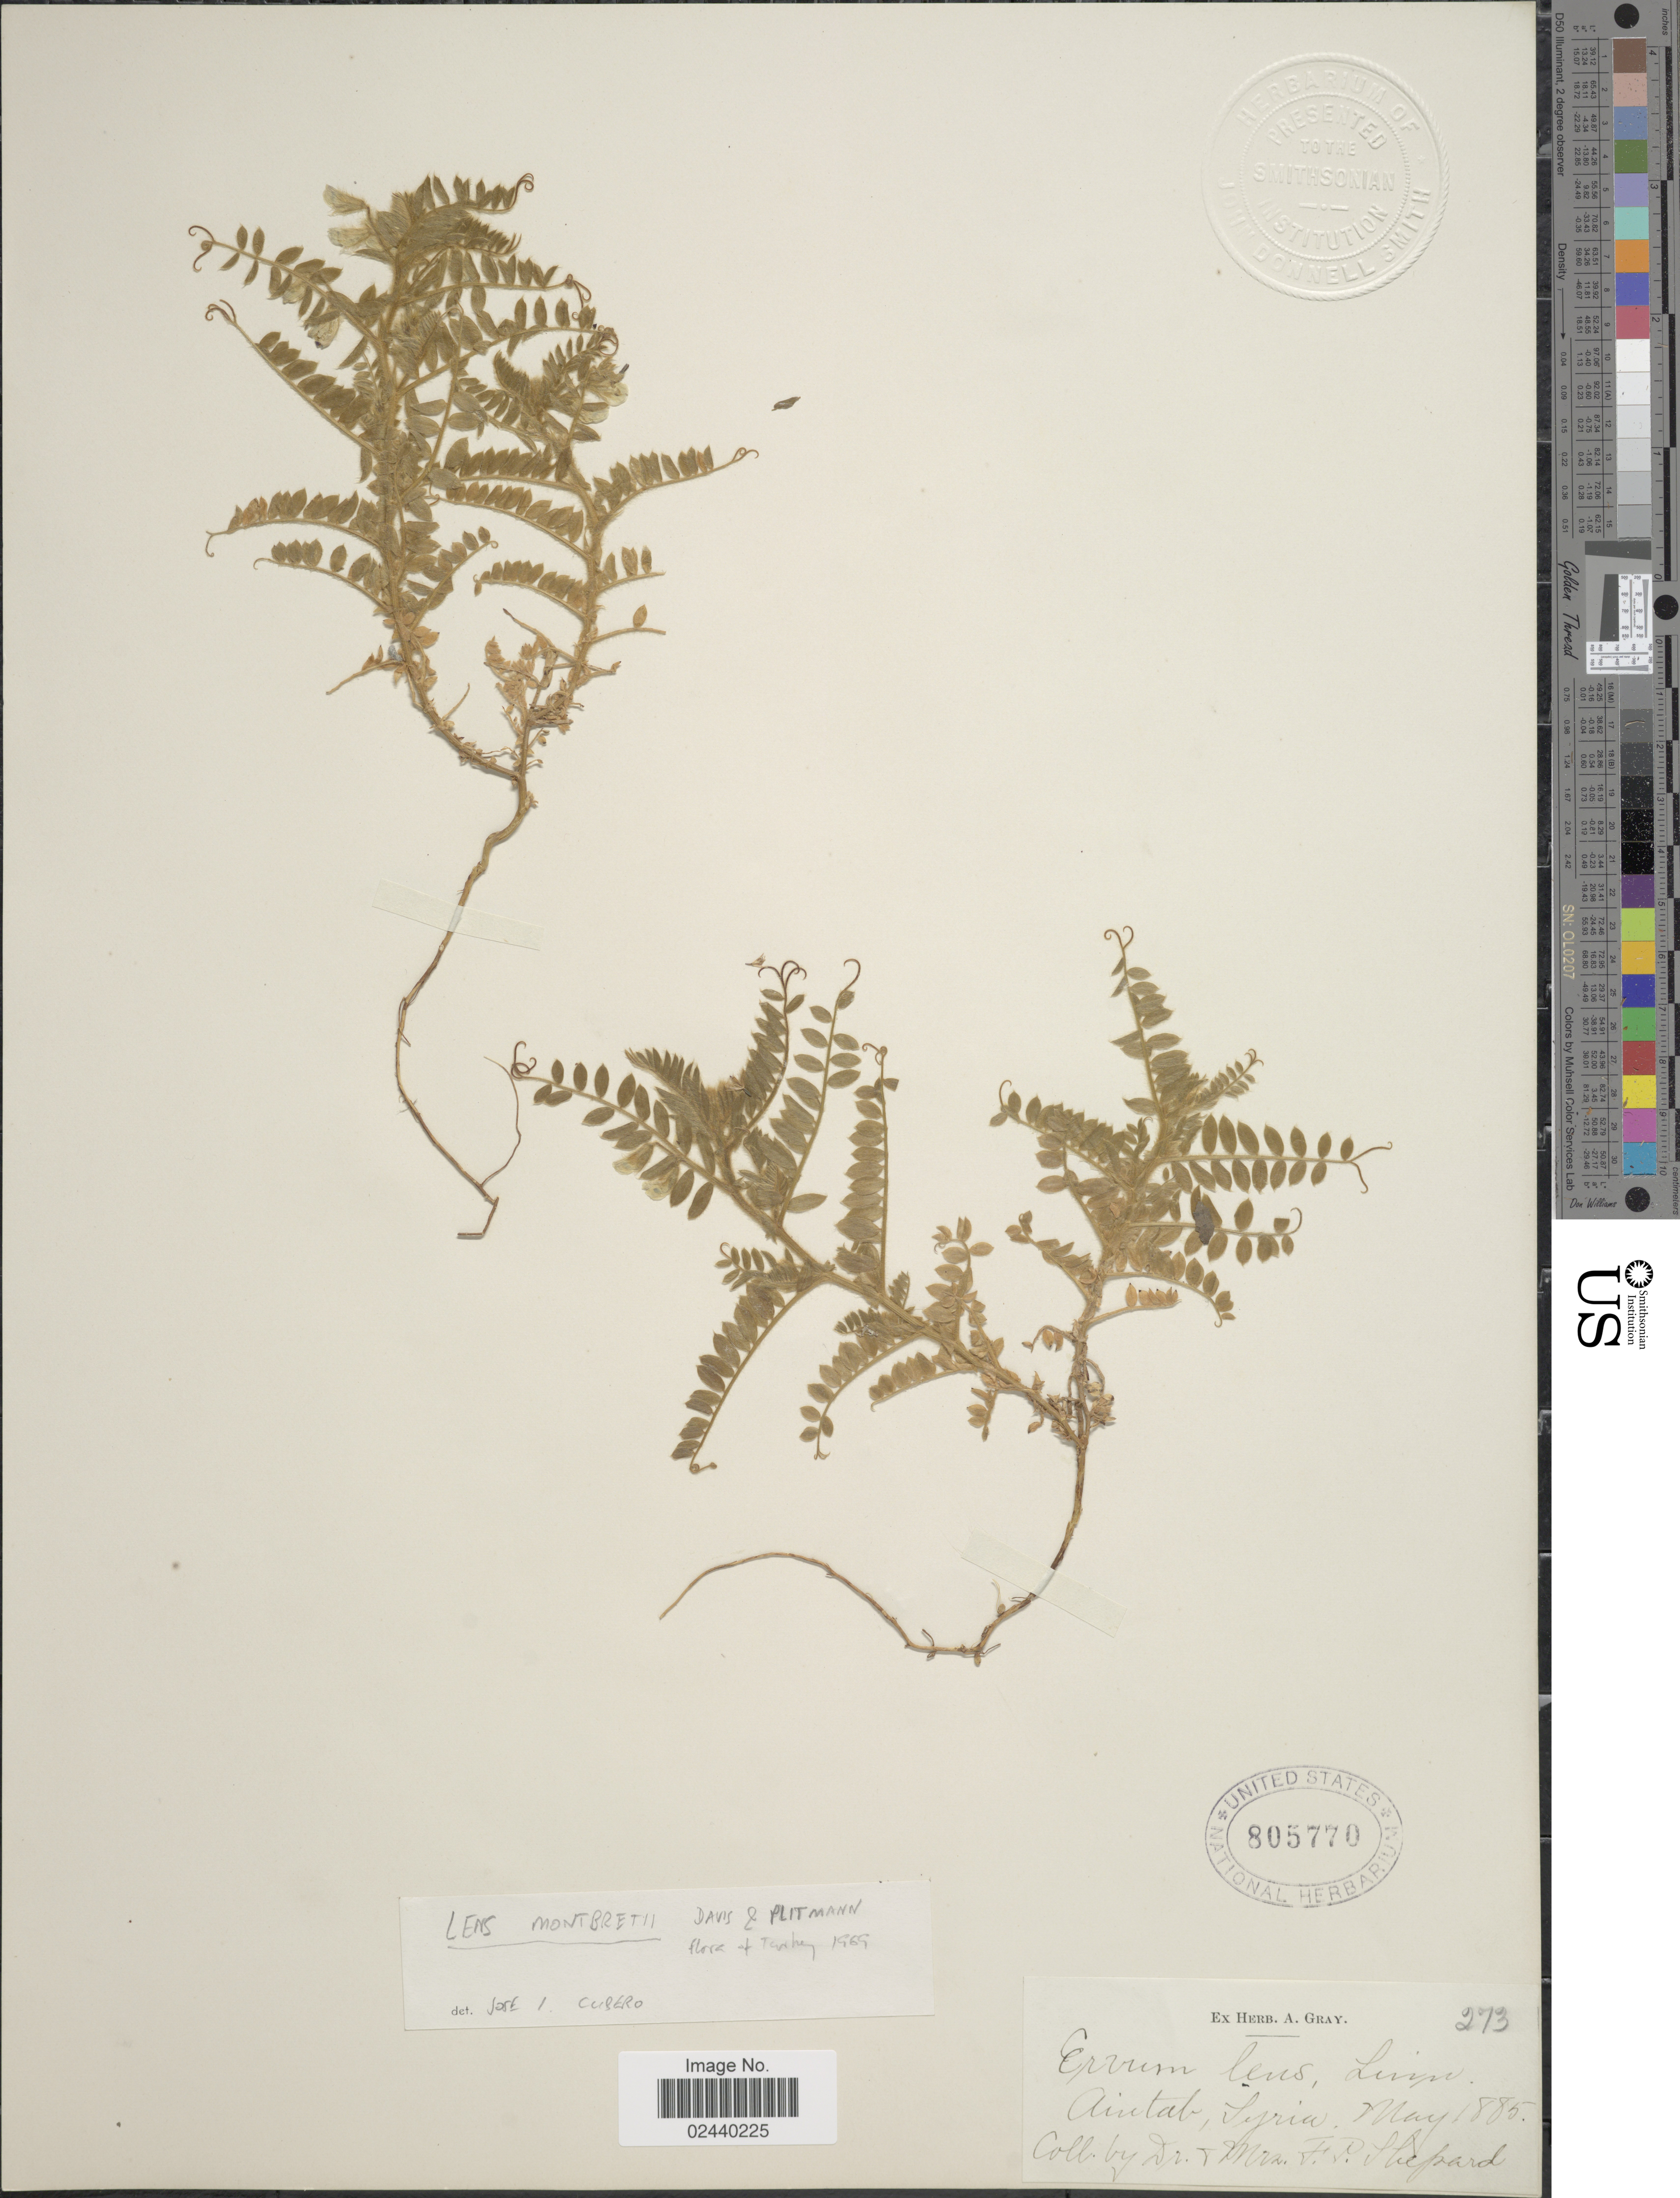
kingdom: Plantae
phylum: Tracheophyta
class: Magnoliopsida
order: Fabales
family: Fabaceae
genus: Vicia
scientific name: Vicia montbretii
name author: Fisch. & C.A. Mey.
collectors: F. P. Shepard & Mrs. Shepard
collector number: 273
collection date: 1885-05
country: Syria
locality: Aintab.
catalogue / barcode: US 805770